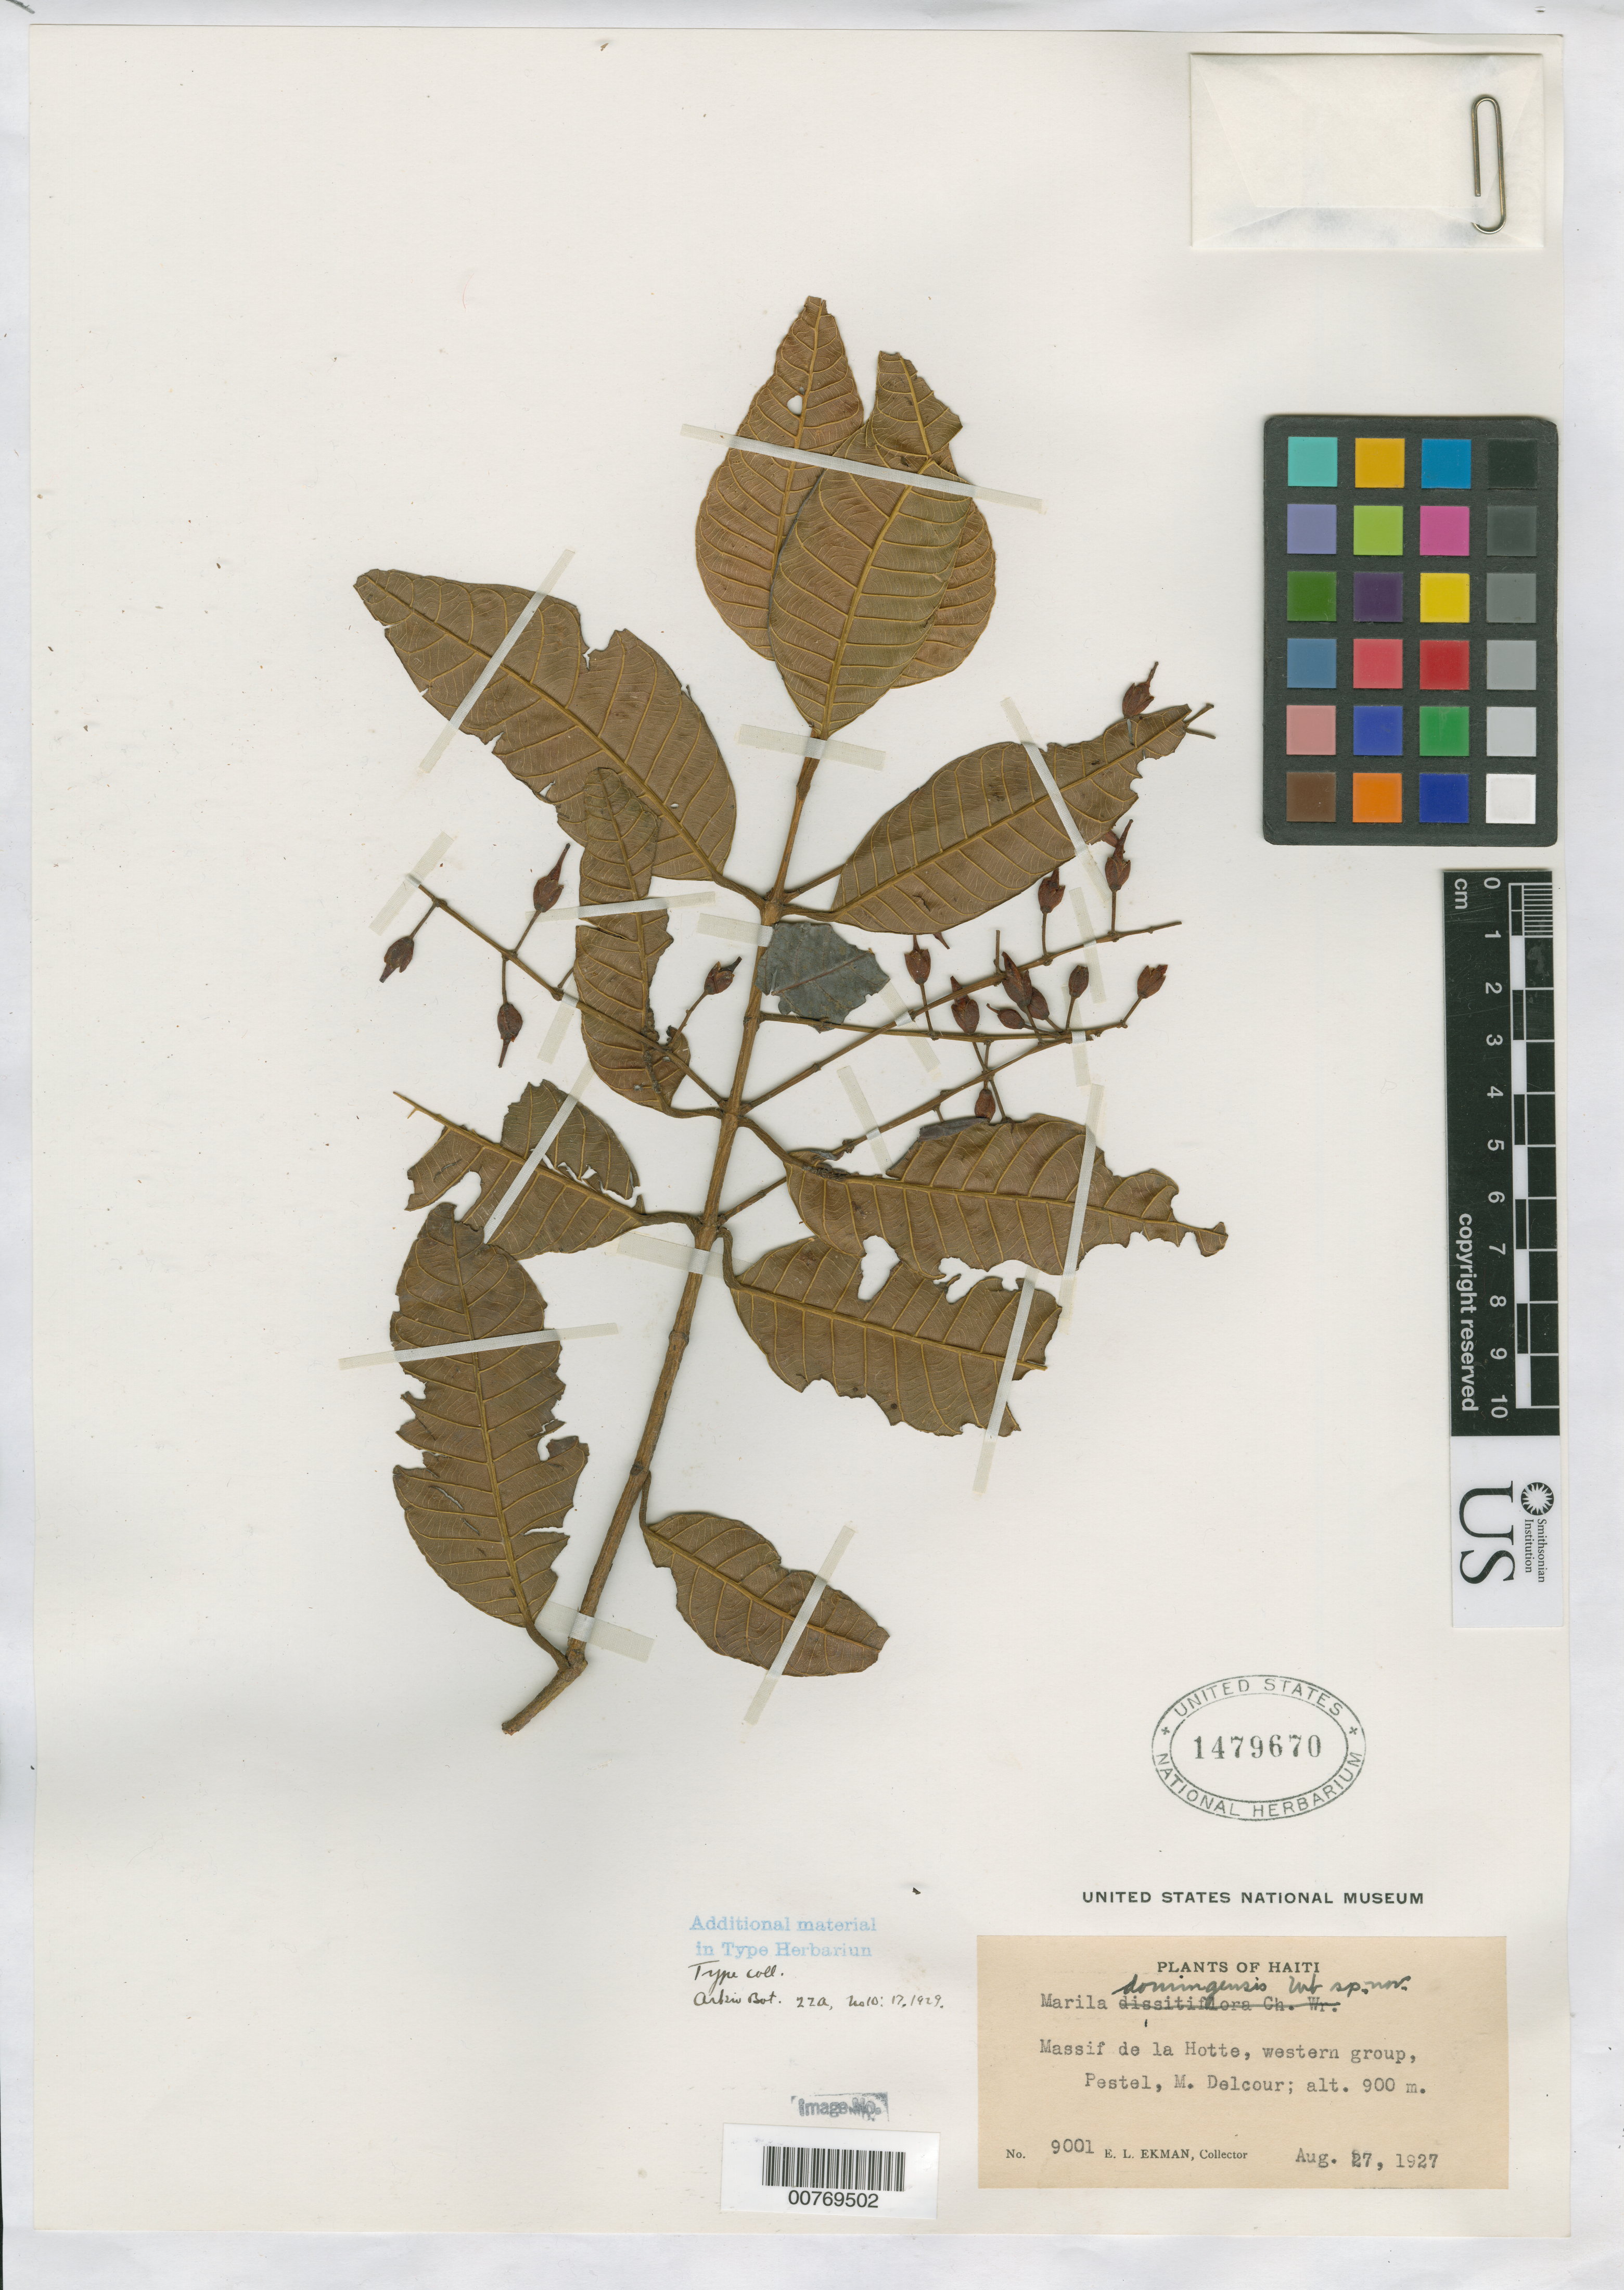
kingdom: Plantae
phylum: Tracheophyta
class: Magnoliopsida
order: Malpighiales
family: Calophyllaceae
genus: Marila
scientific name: Marila domingensis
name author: Urb.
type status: Isotype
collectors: E. L. Ekman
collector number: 9001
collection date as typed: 27 Aug 1927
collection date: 1927-08-27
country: Haiti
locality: Massif de La Hotte, western group, Pestel, M. Delcour.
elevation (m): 900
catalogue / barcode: US 1479670